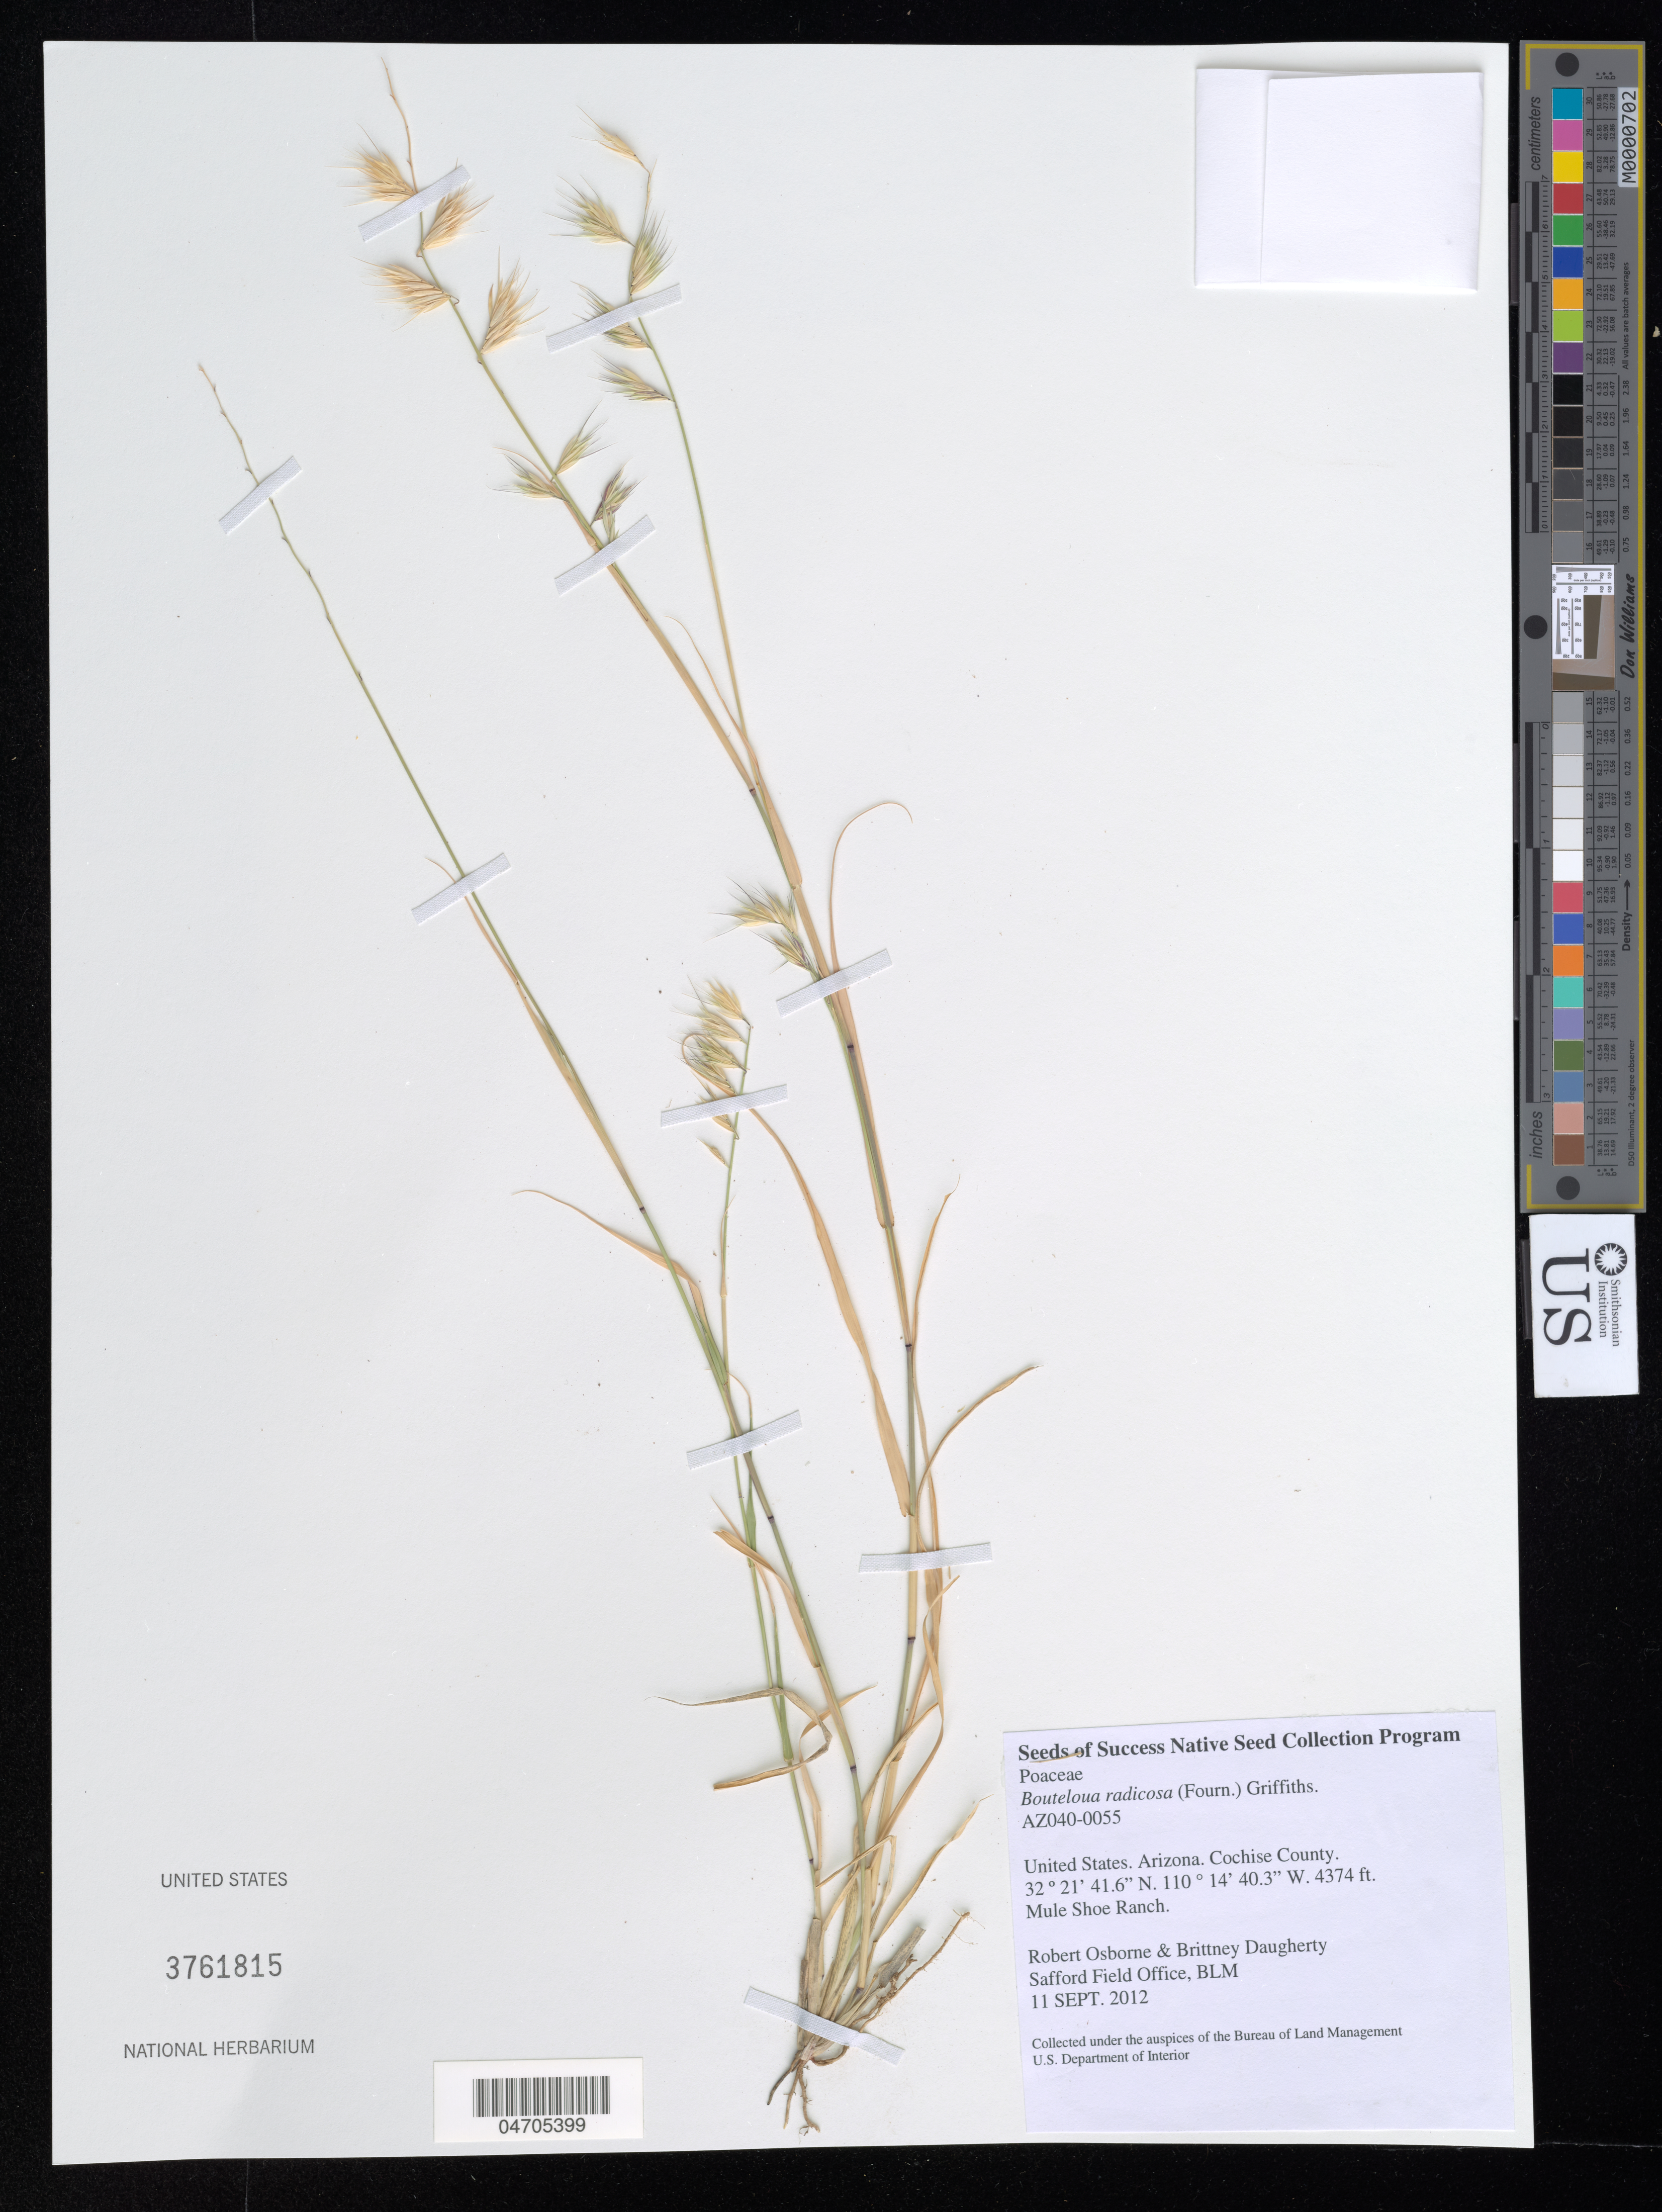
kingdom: Plantae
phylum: Tracheophyta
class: Liliopsida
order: Poales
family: Poaceae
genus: Bouteloua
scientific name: Bouteloua radicosa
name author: (E. Fourn.) Griffiths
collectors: R. Osborne & B. Daugherty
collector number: AZ040-0055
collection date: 2012-09-11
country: United States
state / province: Arizona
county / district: Cochise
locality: Cochise County. Mule Shoe Ranch.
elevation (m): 1333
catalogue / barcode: US 3761815